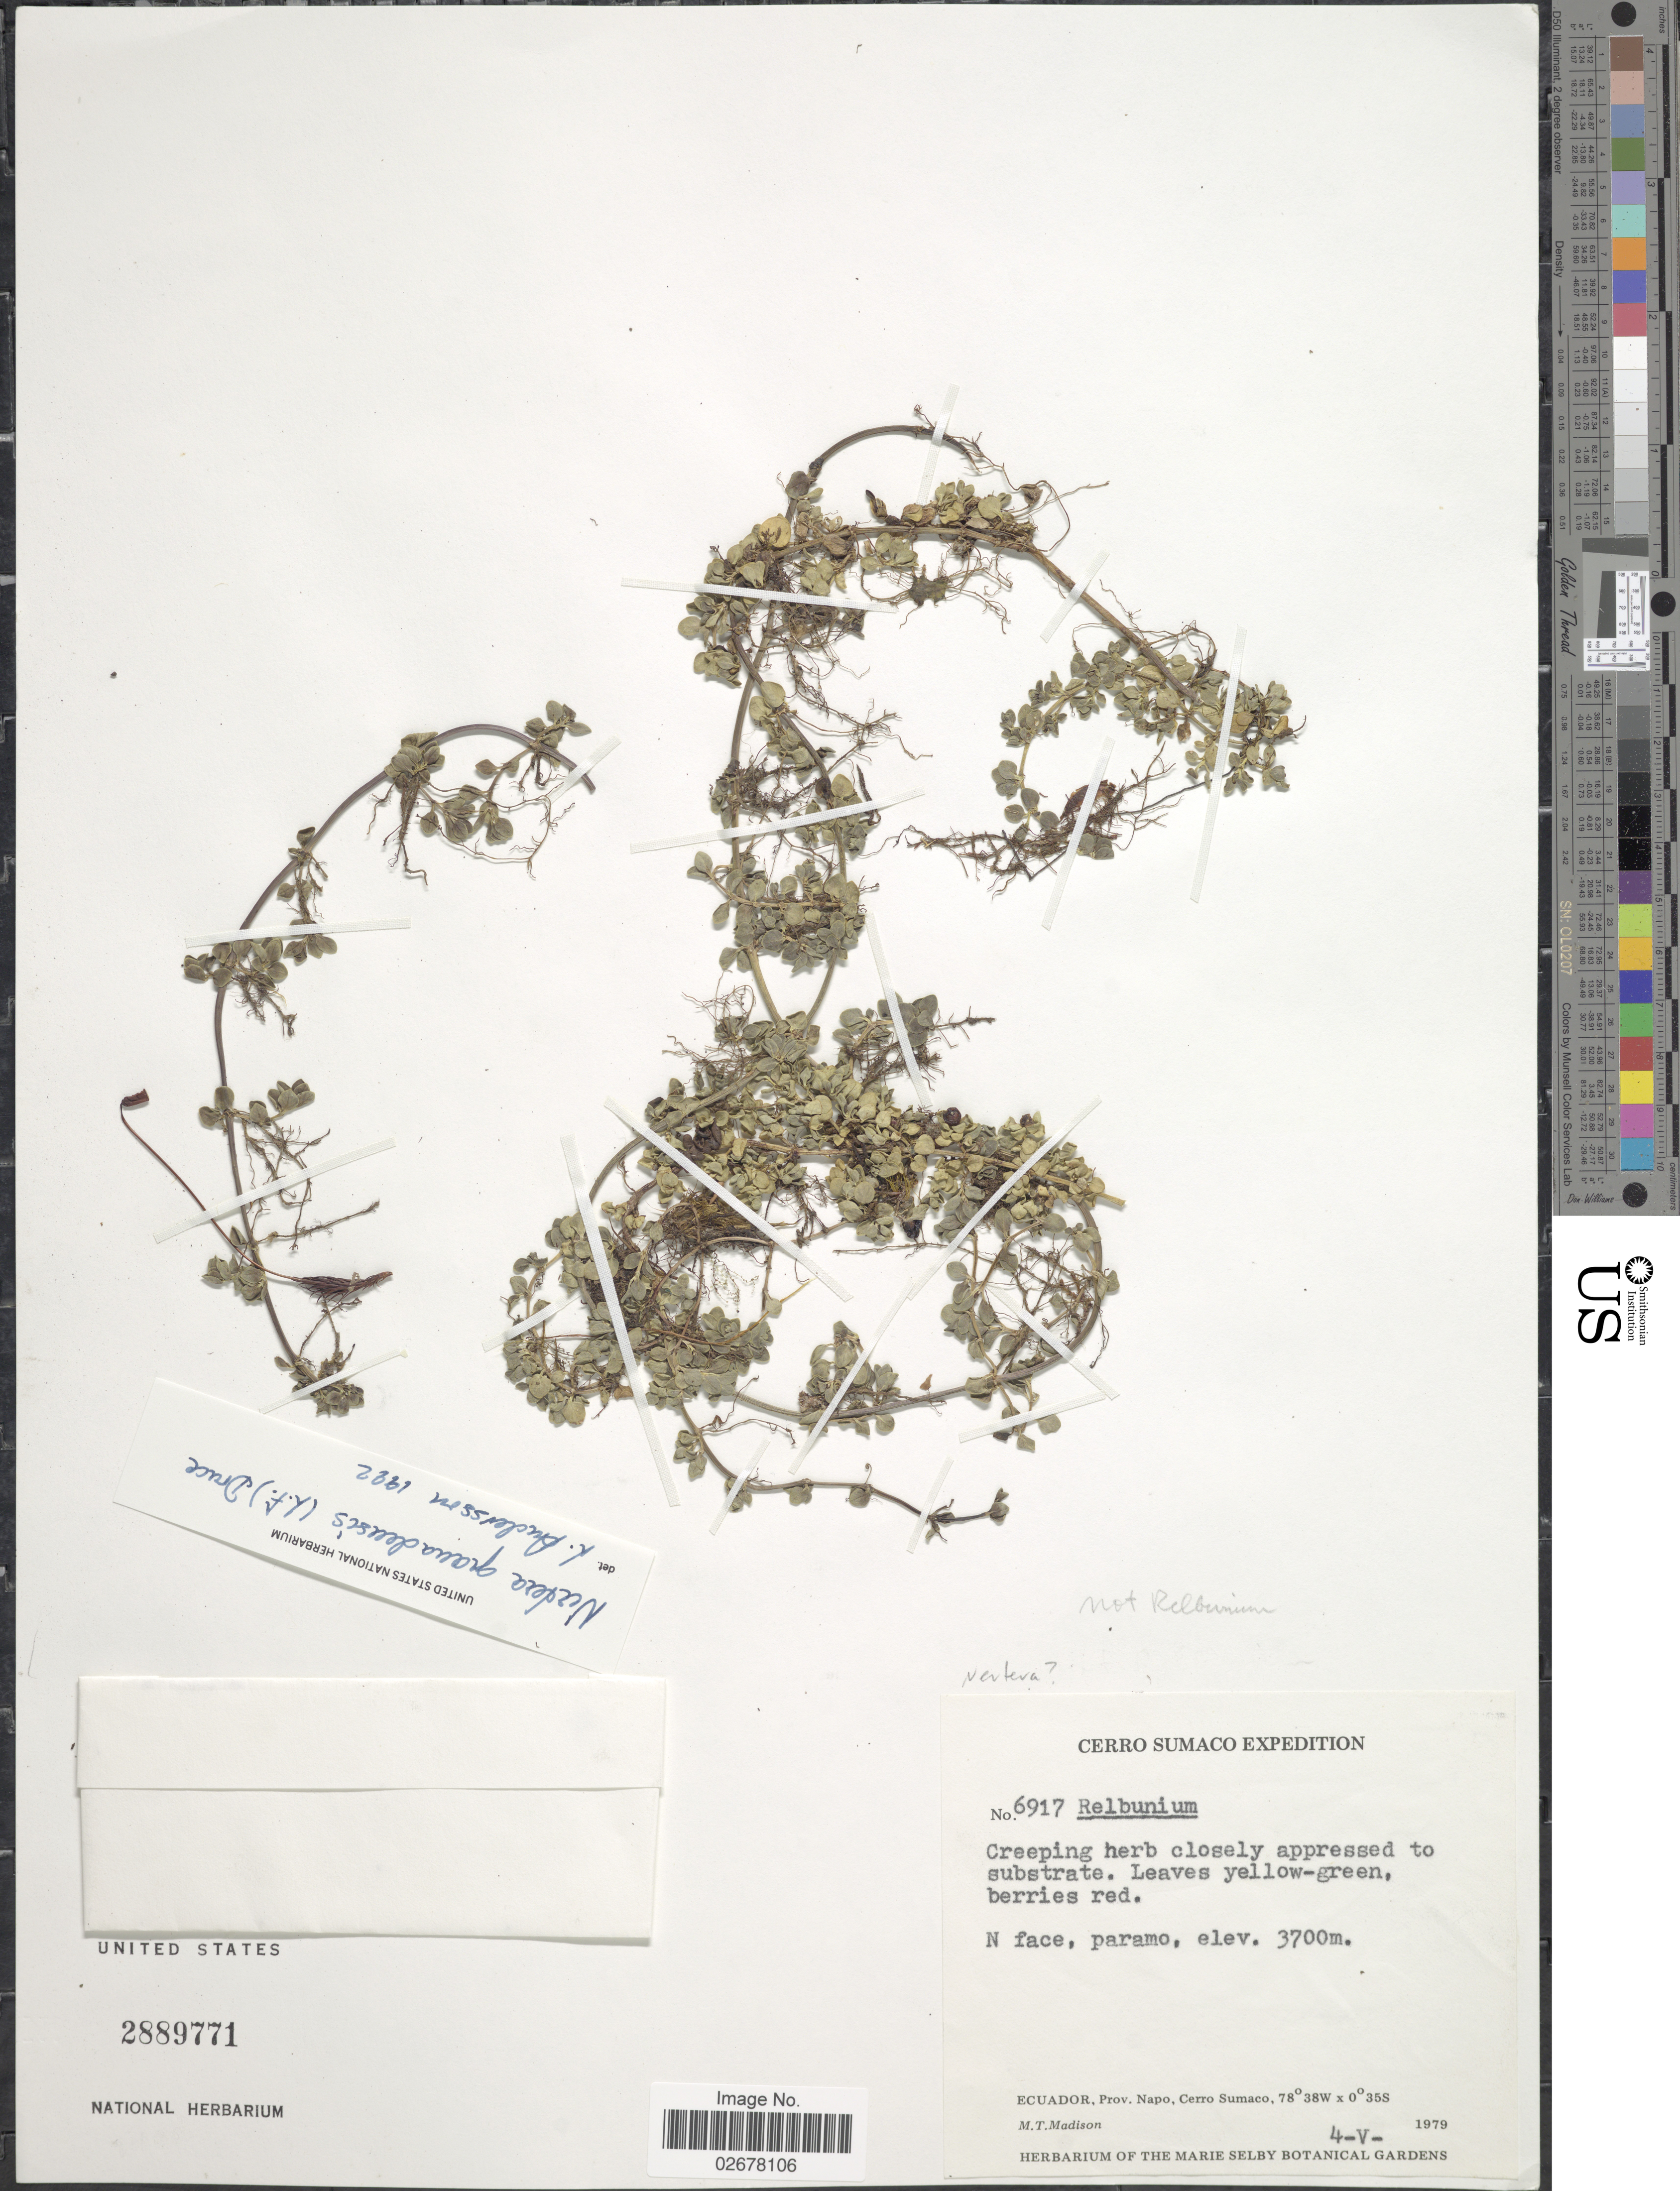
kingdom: Plantae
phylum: Tracheophyta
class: Magnoliopsida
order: Gentianales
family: Rubiaceae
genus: Nertera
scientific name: Nertera depressa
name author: Banks & Sol. ex Gaertn.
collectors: M. T. Madison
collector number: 6917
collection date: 1979-05-04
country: Ecuador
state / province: Napo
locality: N face, paramo, Cerro Sumaco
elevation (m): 3700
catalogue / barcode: US 2889771